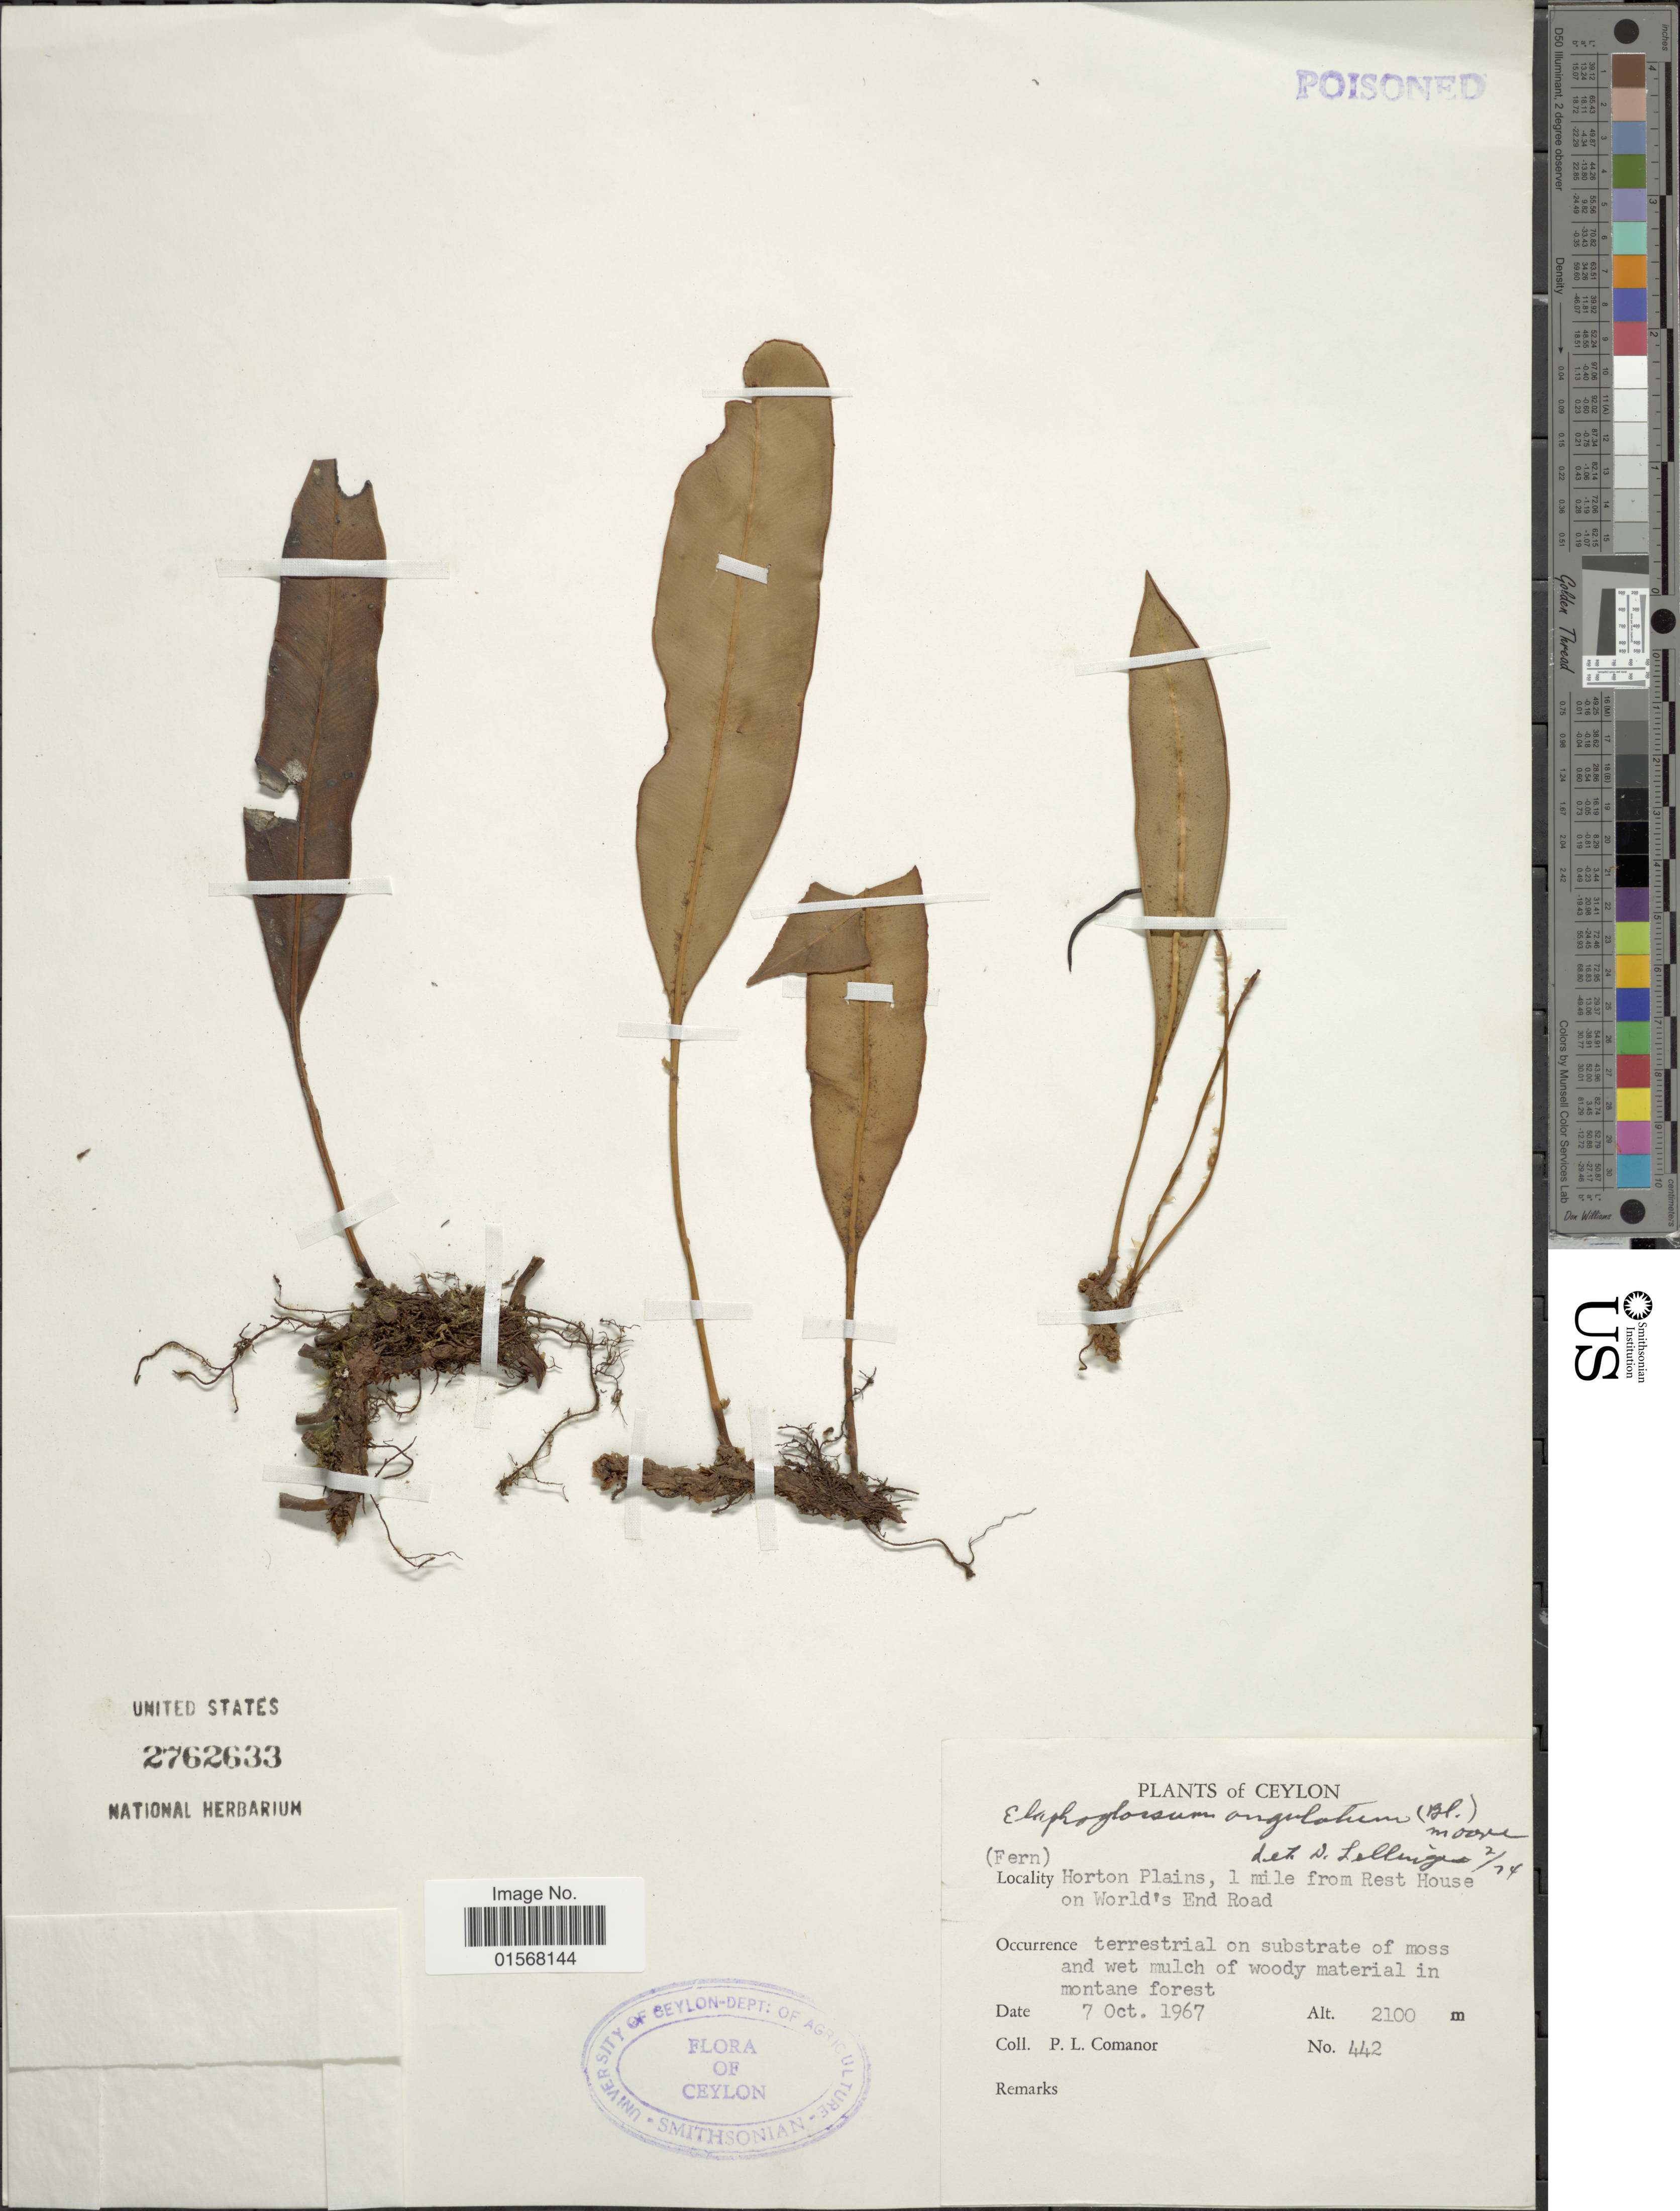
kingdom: Plantae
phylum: Tracheophyta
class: Polypodiopsida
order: Polypodiales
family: Dryopteridaceae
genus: Elaphoglossum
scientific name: Elaphoglossum angulatum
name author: (Blume) T. Moore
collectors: P. Comanor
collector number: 442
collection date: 1967-10-07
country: Sri Lanka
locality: Ceylon, Horton Plains, 1 mile from Rest House on World's End Road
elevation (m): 2100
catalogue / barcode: US 2762633